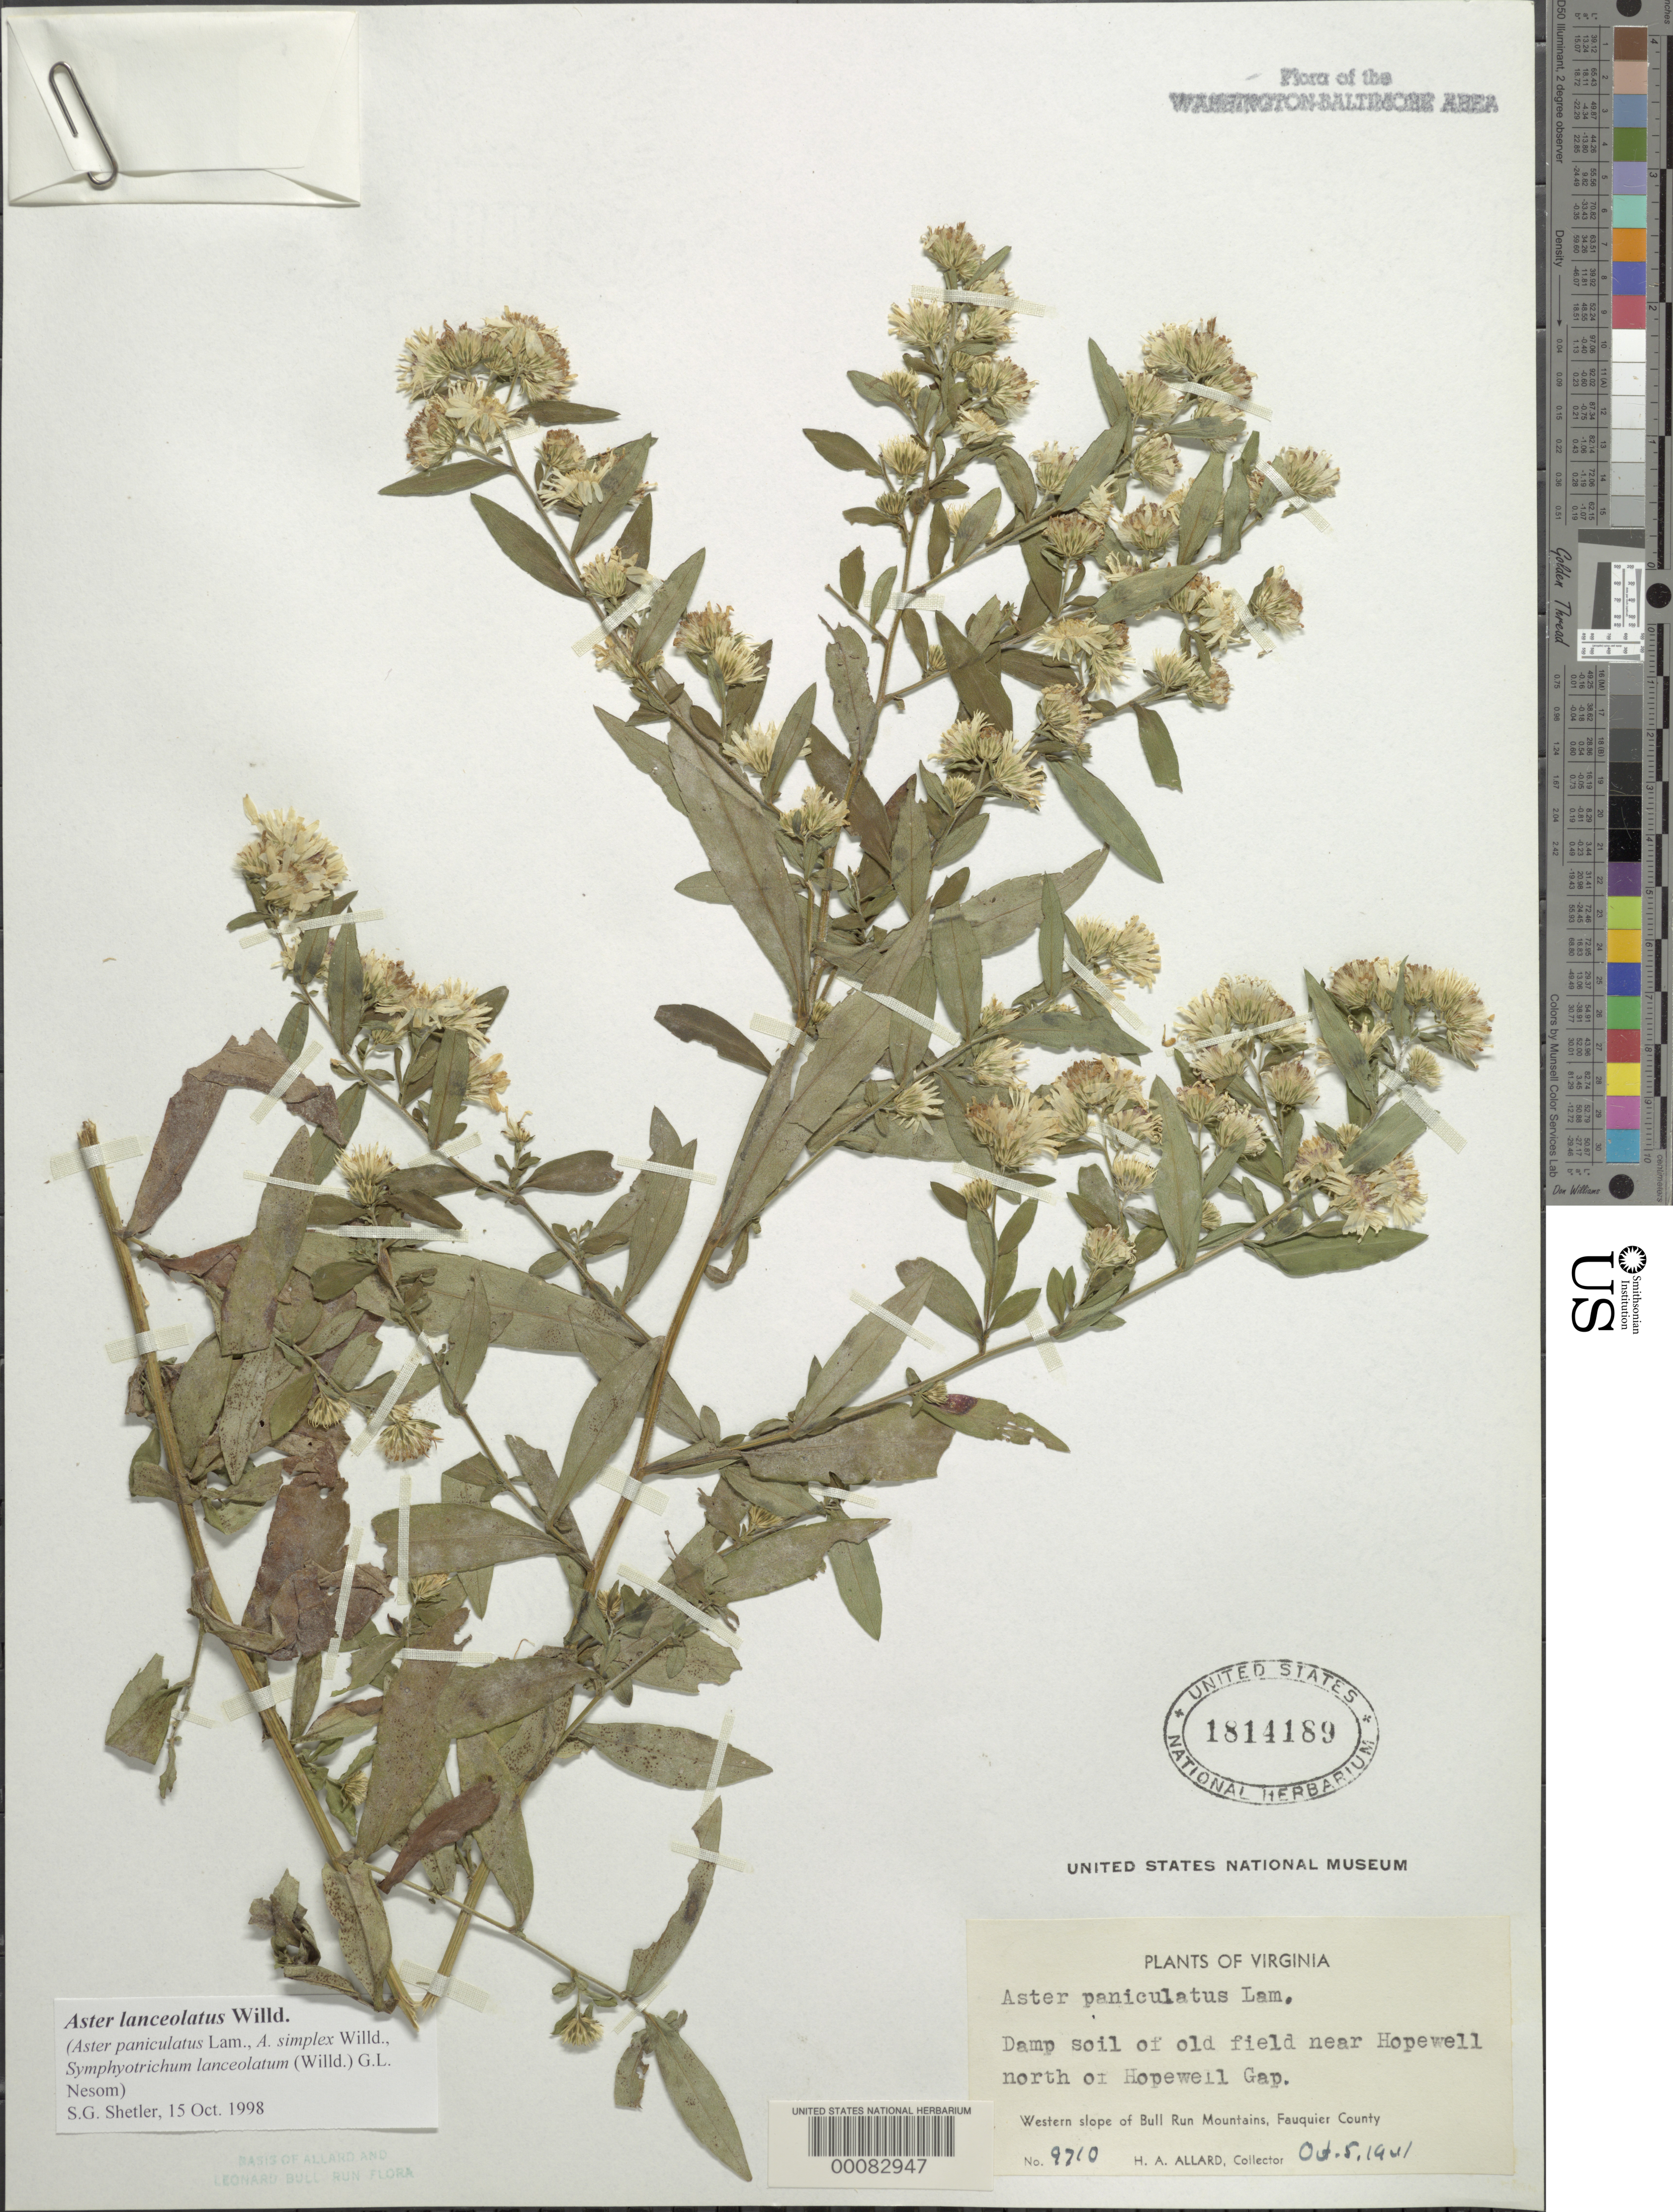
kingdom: Plantae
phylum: Tracheophyta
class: Magnoliopsida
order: Asterales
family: Asteraceae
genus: Symphyotrichum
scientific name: Symphyotrichum lanceolatum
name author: (Willd.) G.L. Nesom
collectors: H. A. Allard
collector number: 9710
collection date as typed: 05 Oct 1941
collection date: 1941-10-05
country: United States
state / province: Virginia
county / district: Fauquier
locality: North of Hopewell Gap near Hopewell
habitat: Old field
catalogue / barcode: US 1814189